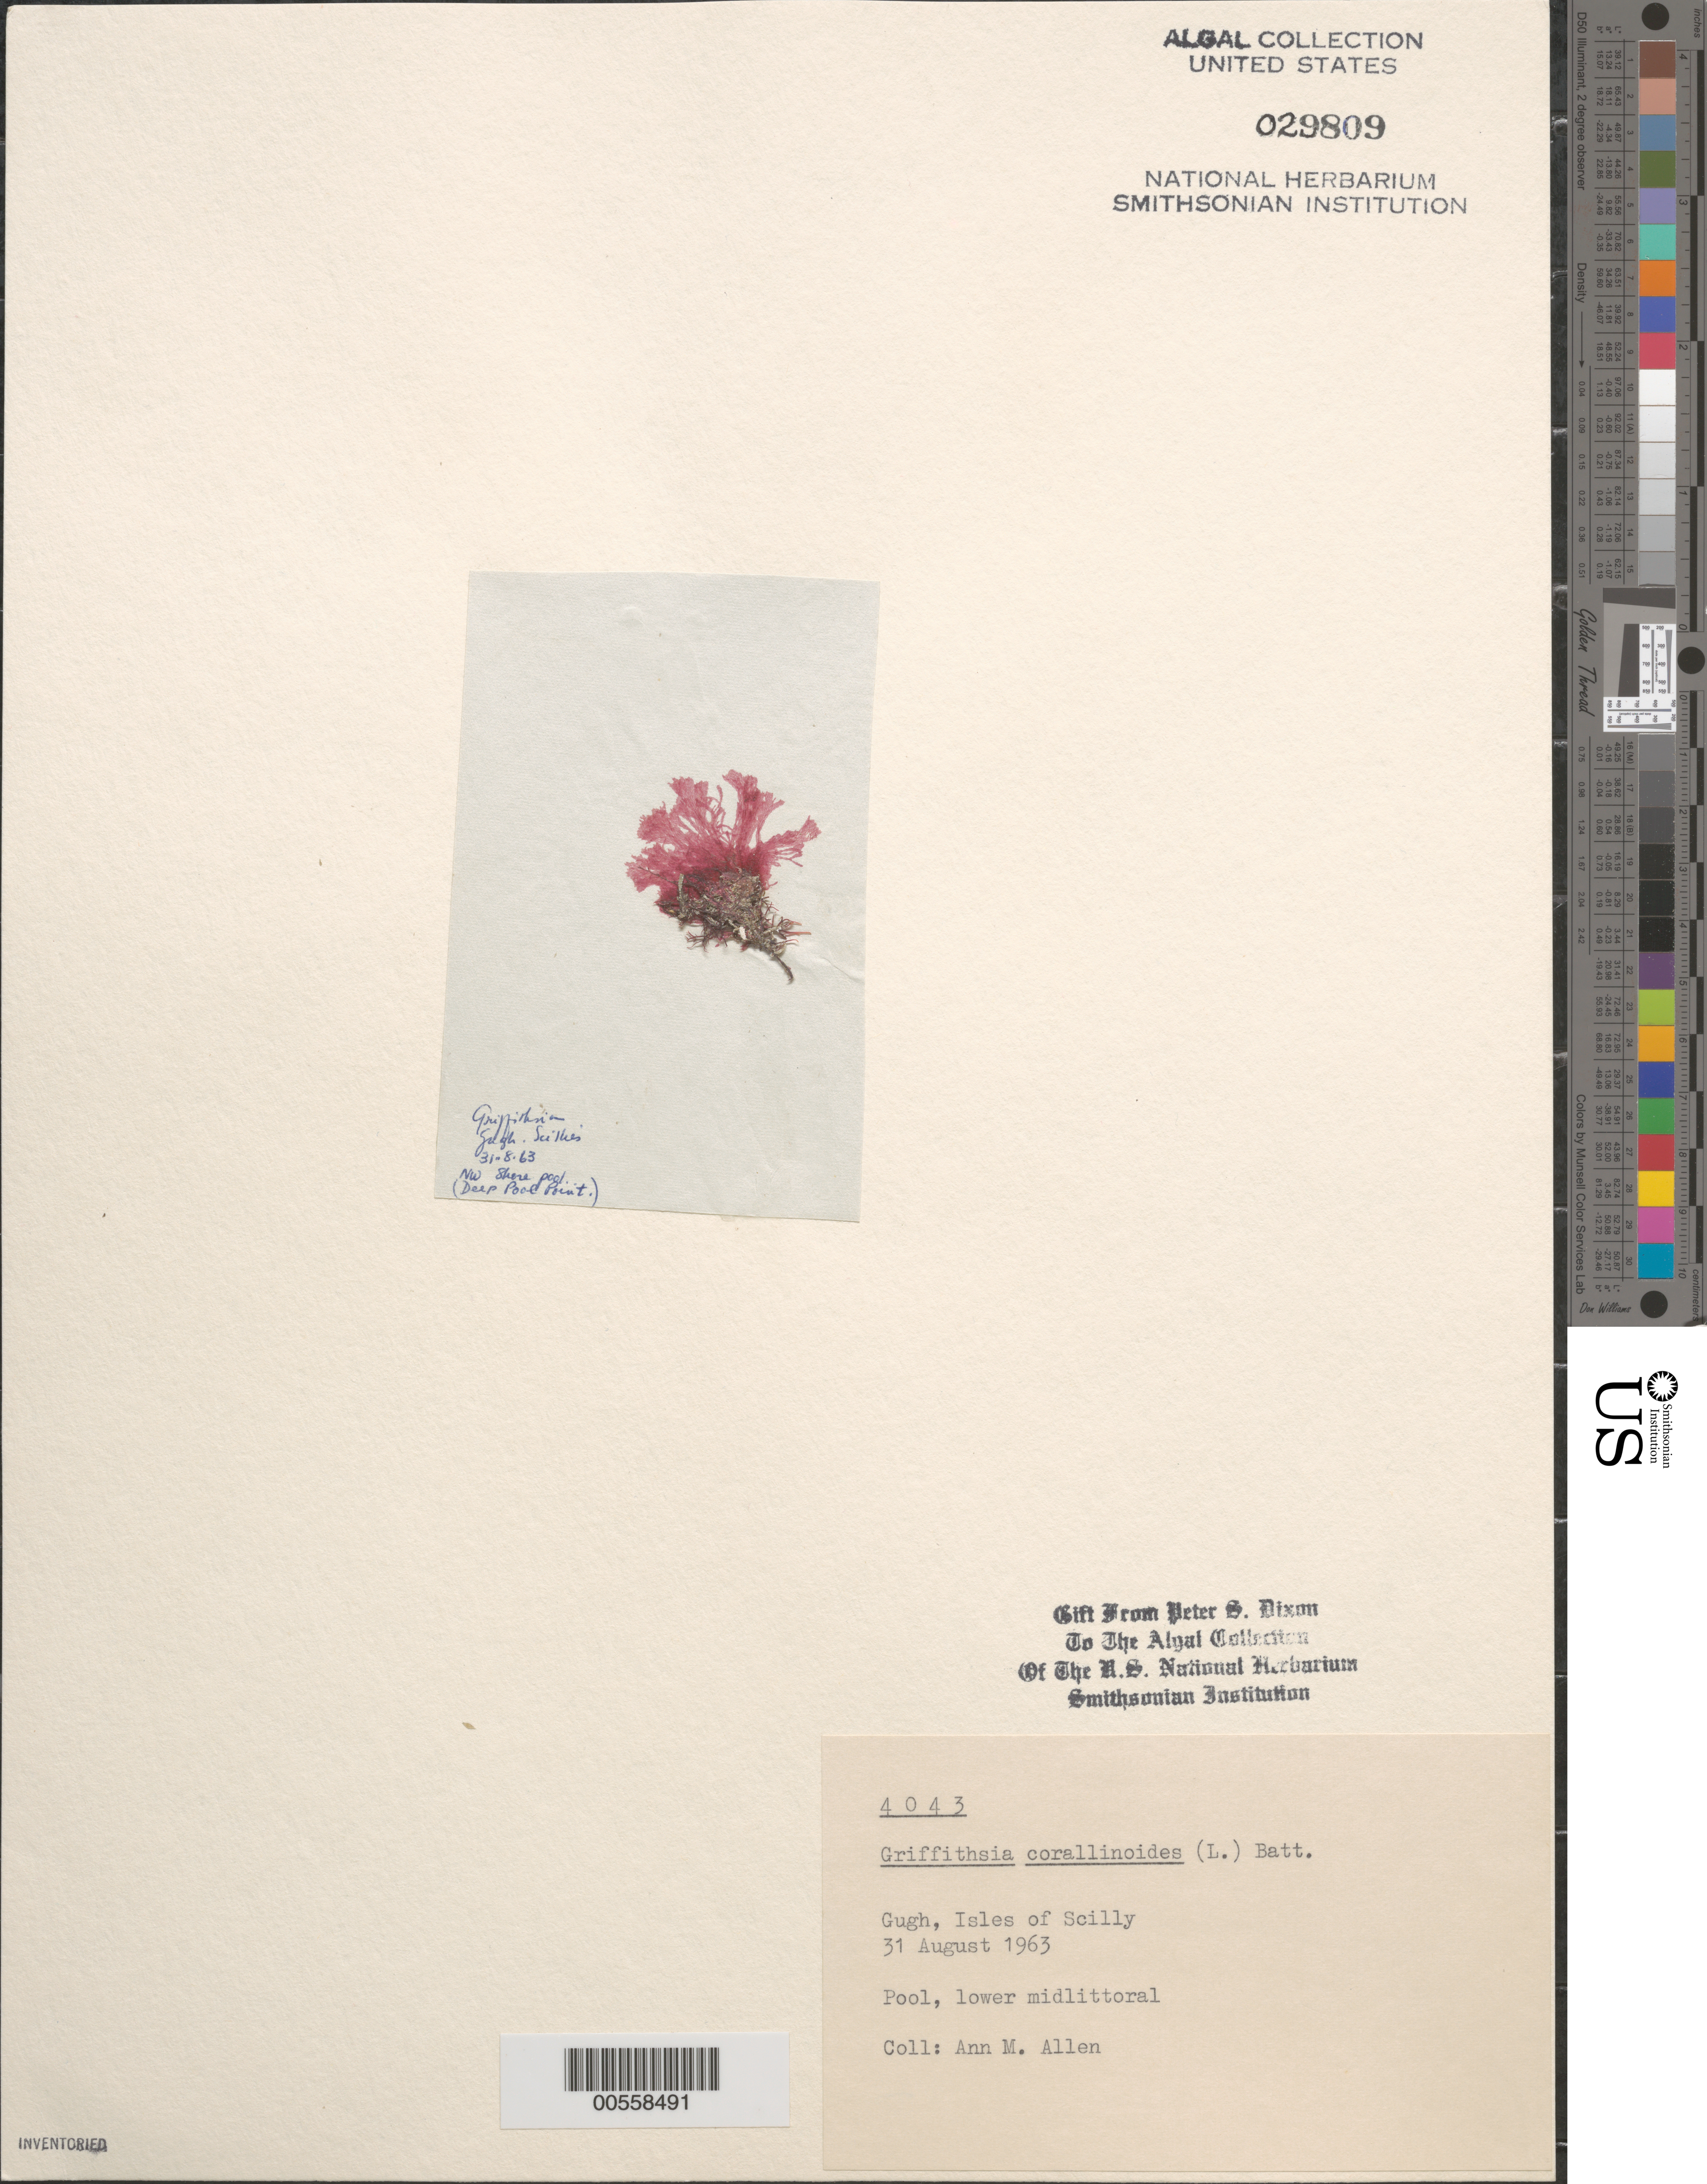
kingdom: Plantae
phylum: Rhodophyta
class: Florideophyceae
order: Ceramiales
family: Wrangeliaceae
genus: Griffithsia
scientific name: Griffithsia corallinoides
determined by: Dixon, P. S.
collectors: A. M. Allen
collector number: PSD 4043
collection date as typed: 31 Aug 1963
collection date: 1963-08-31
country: United Kingdom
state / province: England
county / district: Council of the Isles of Scilly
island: Gugh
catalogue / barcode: US 29809